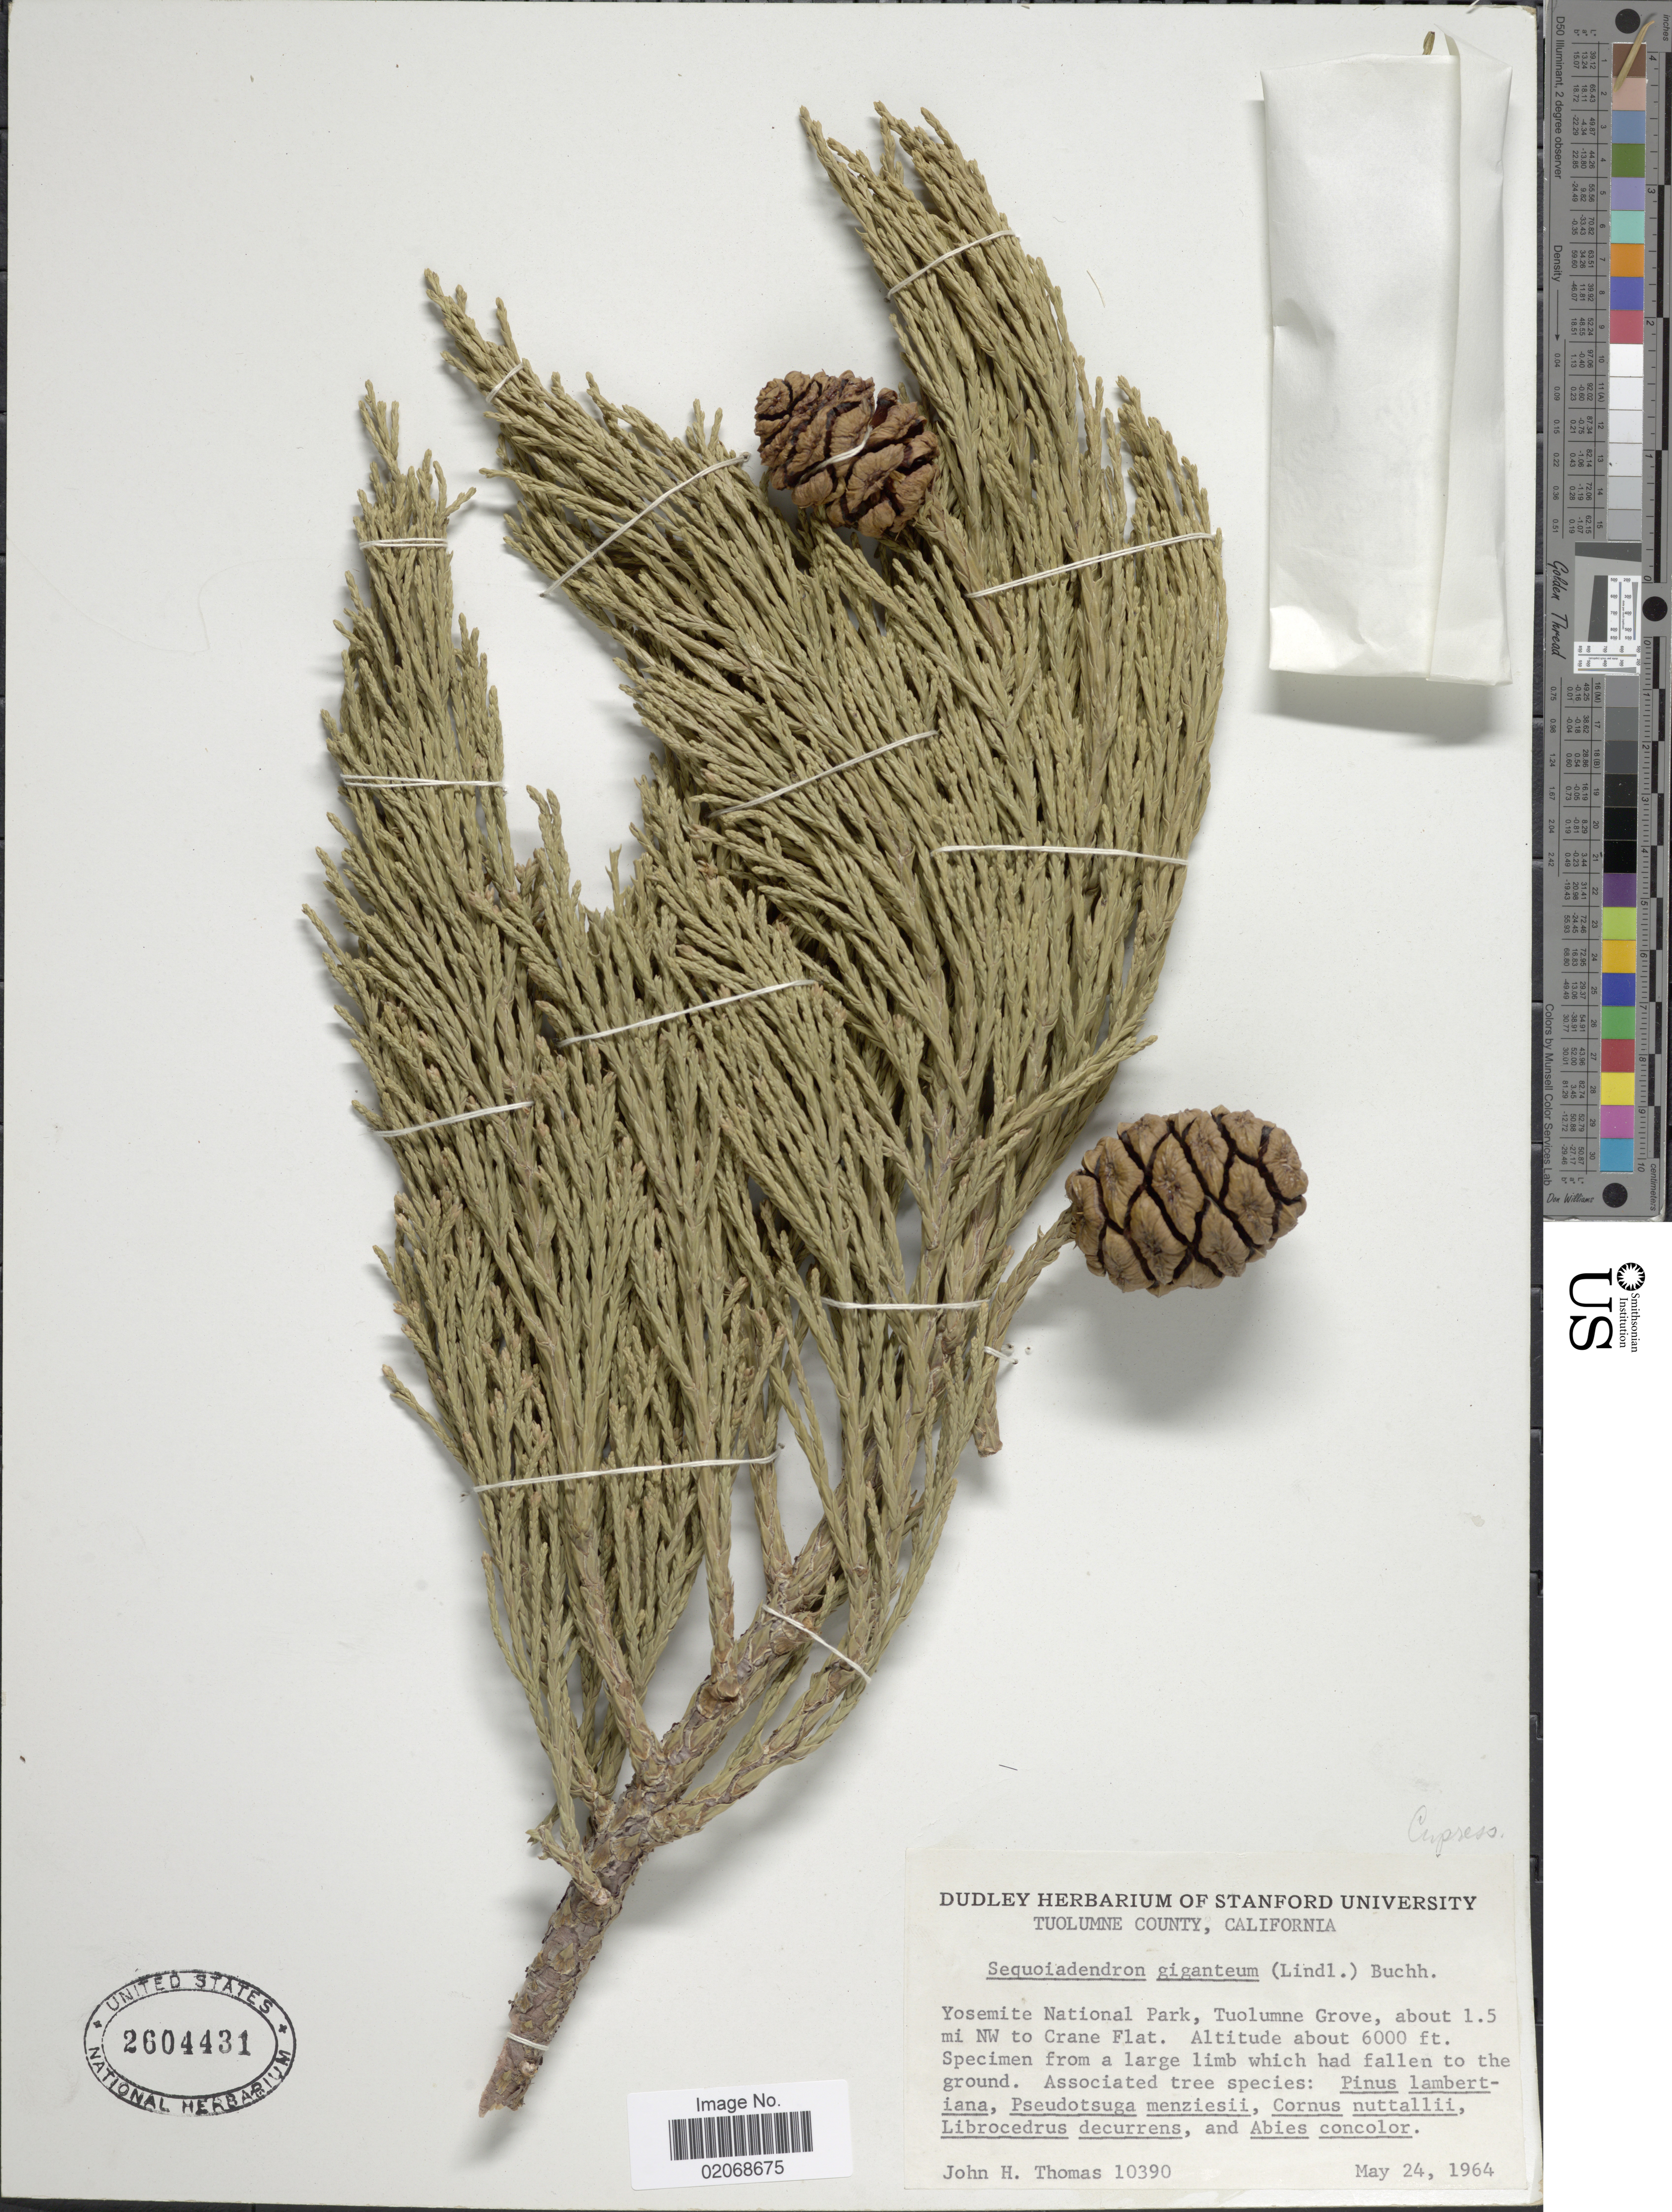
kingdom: Plantae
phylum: Tracheophyta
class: Pinopsida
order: Pinales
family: Cupressaceae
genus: Sequoia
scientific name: Sequoia gigantea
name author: (Lindl.) Decne.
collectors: J. H. Thomas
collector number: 10390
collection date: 1964-05-24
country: United States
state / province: California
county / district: Tuolumne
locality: Tuolumne County, Yosemite National Park, Tuolumne Grove, about 1.5 mi NW to Crane Flat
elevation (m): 1829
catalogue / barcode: US 2604431